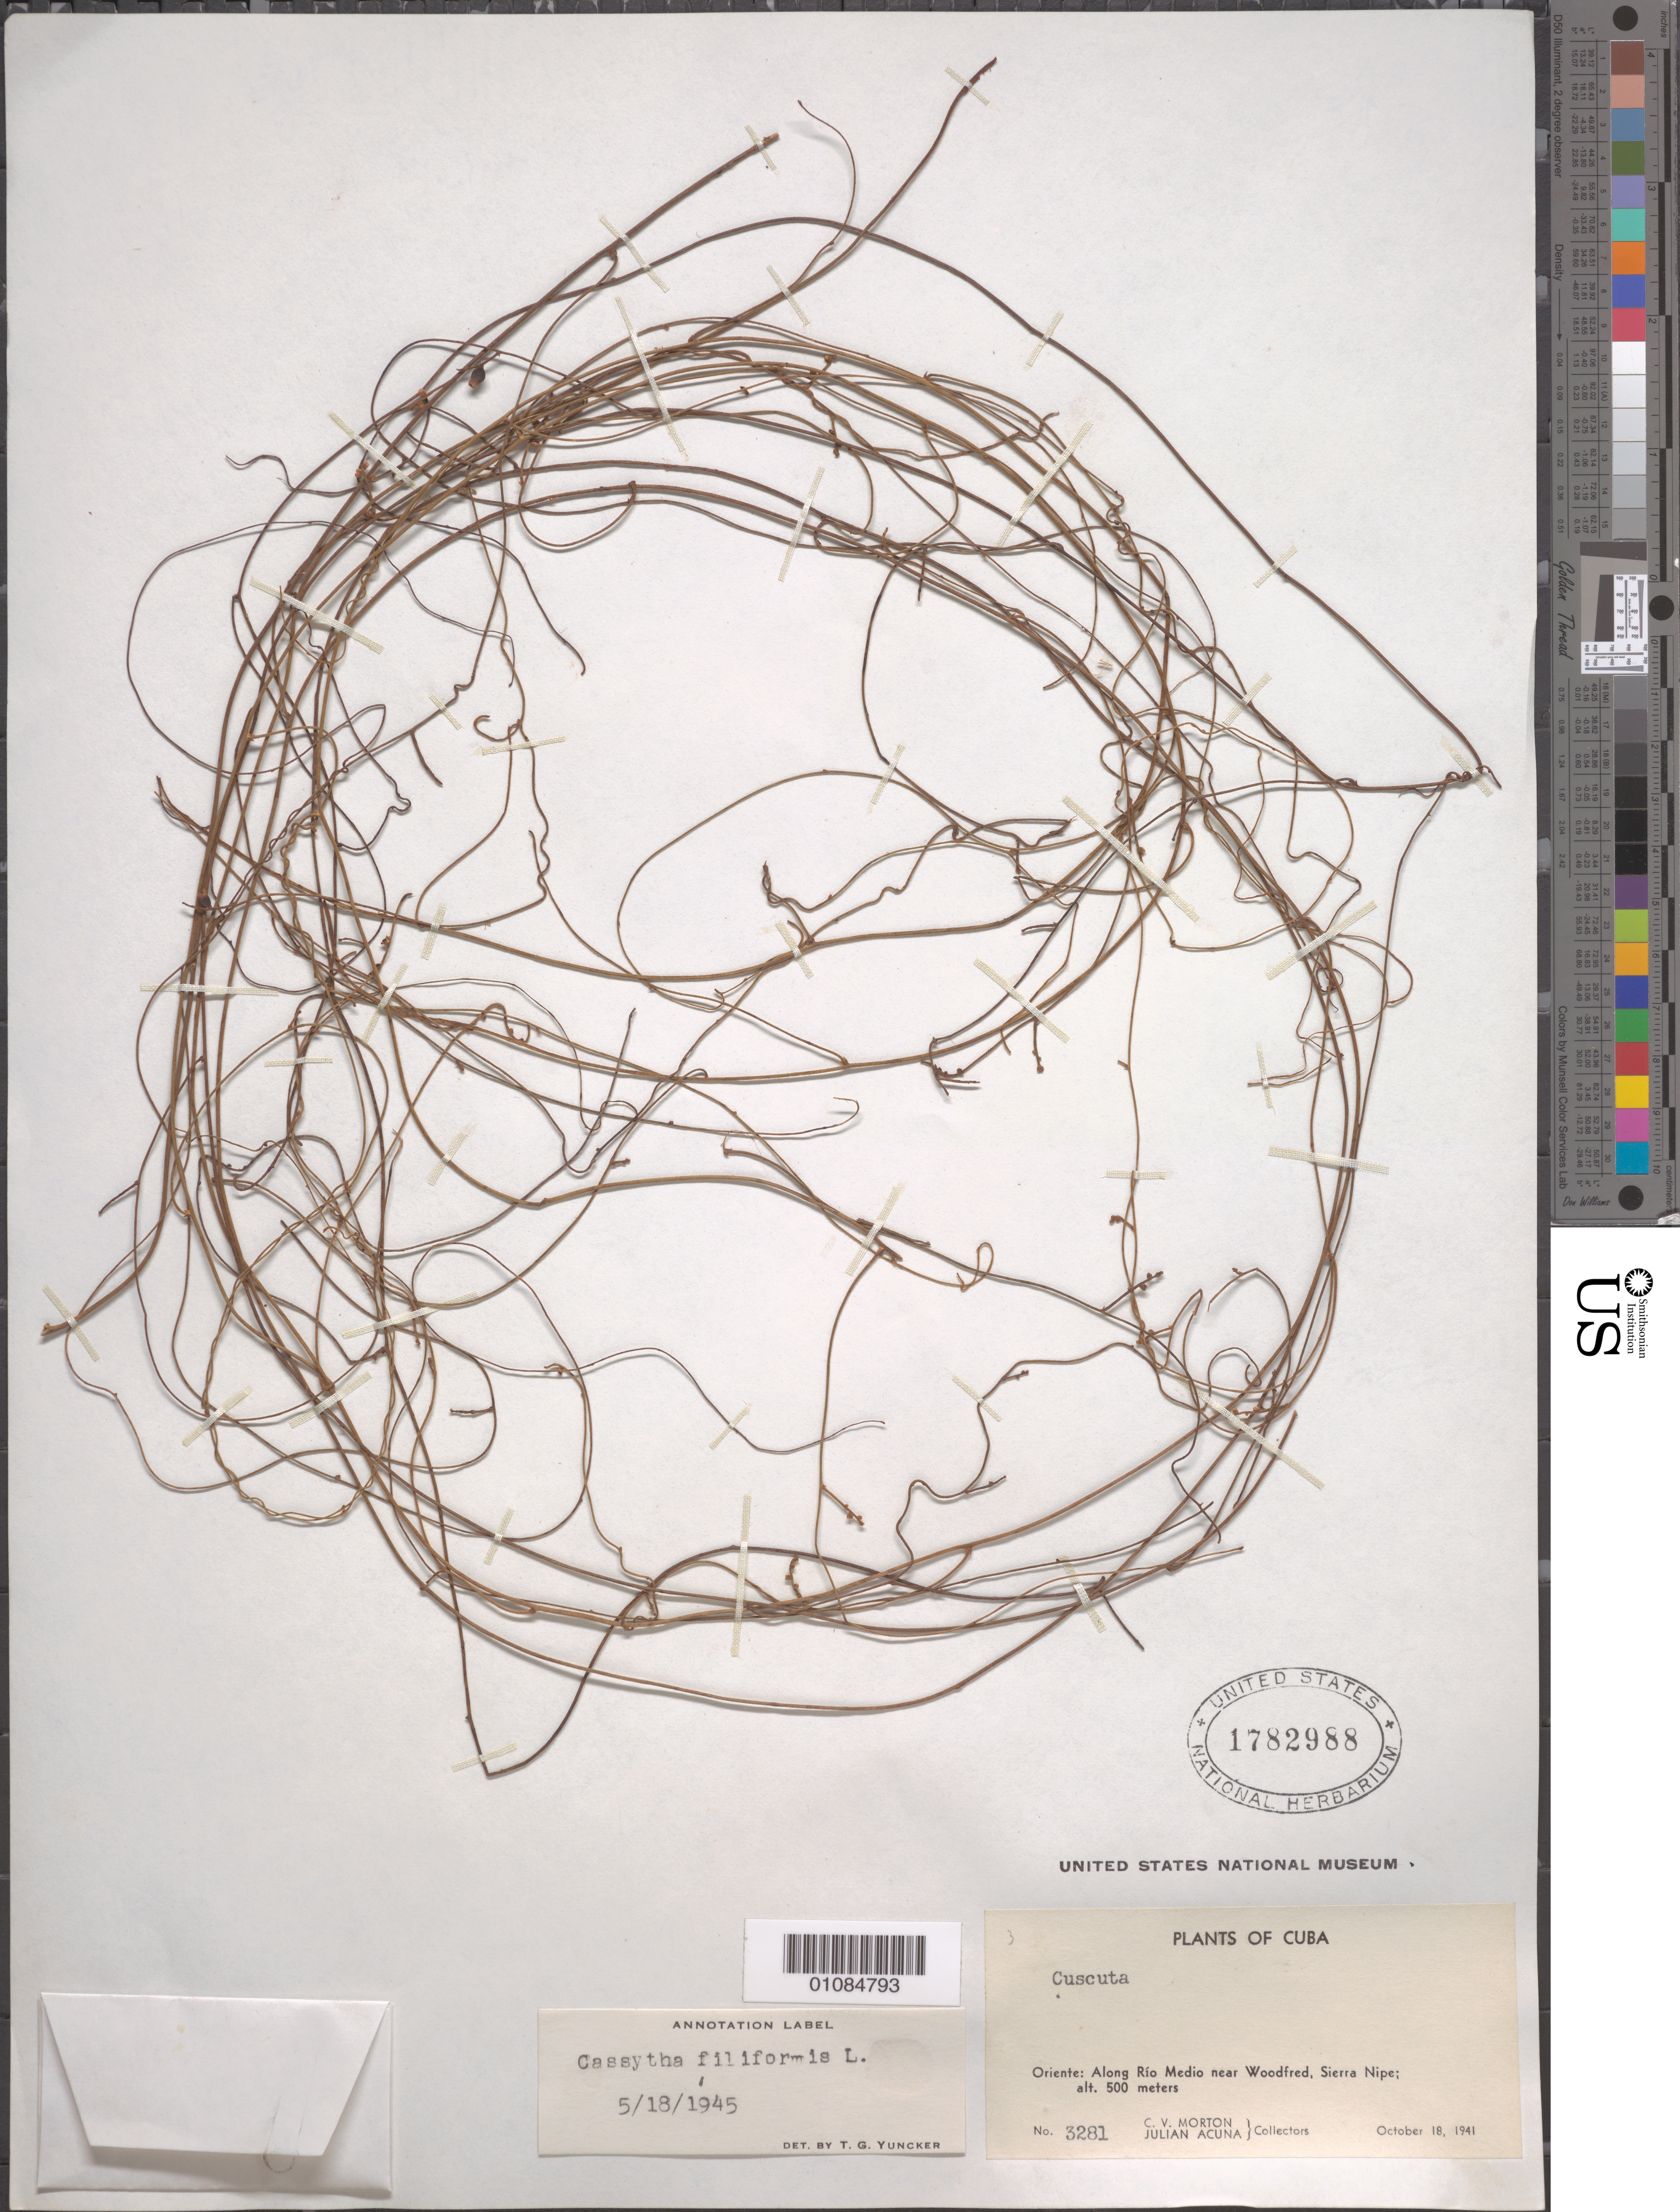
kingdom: Plantae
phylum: Tracheophyta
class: Magnoliopsida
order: Laurales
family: Lauraceae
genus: Cassytha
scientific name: Cassytha filiformis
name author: L.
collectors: C. V. Morton & J. Acuña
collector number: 3281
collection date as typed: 18 Oct 1941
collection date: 1941-10-18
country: Cuba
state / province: Holguín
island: Cuba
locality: Oriente: Along Rio Medio near Woodfred, Sierra Nipe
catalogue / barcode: US 1782988